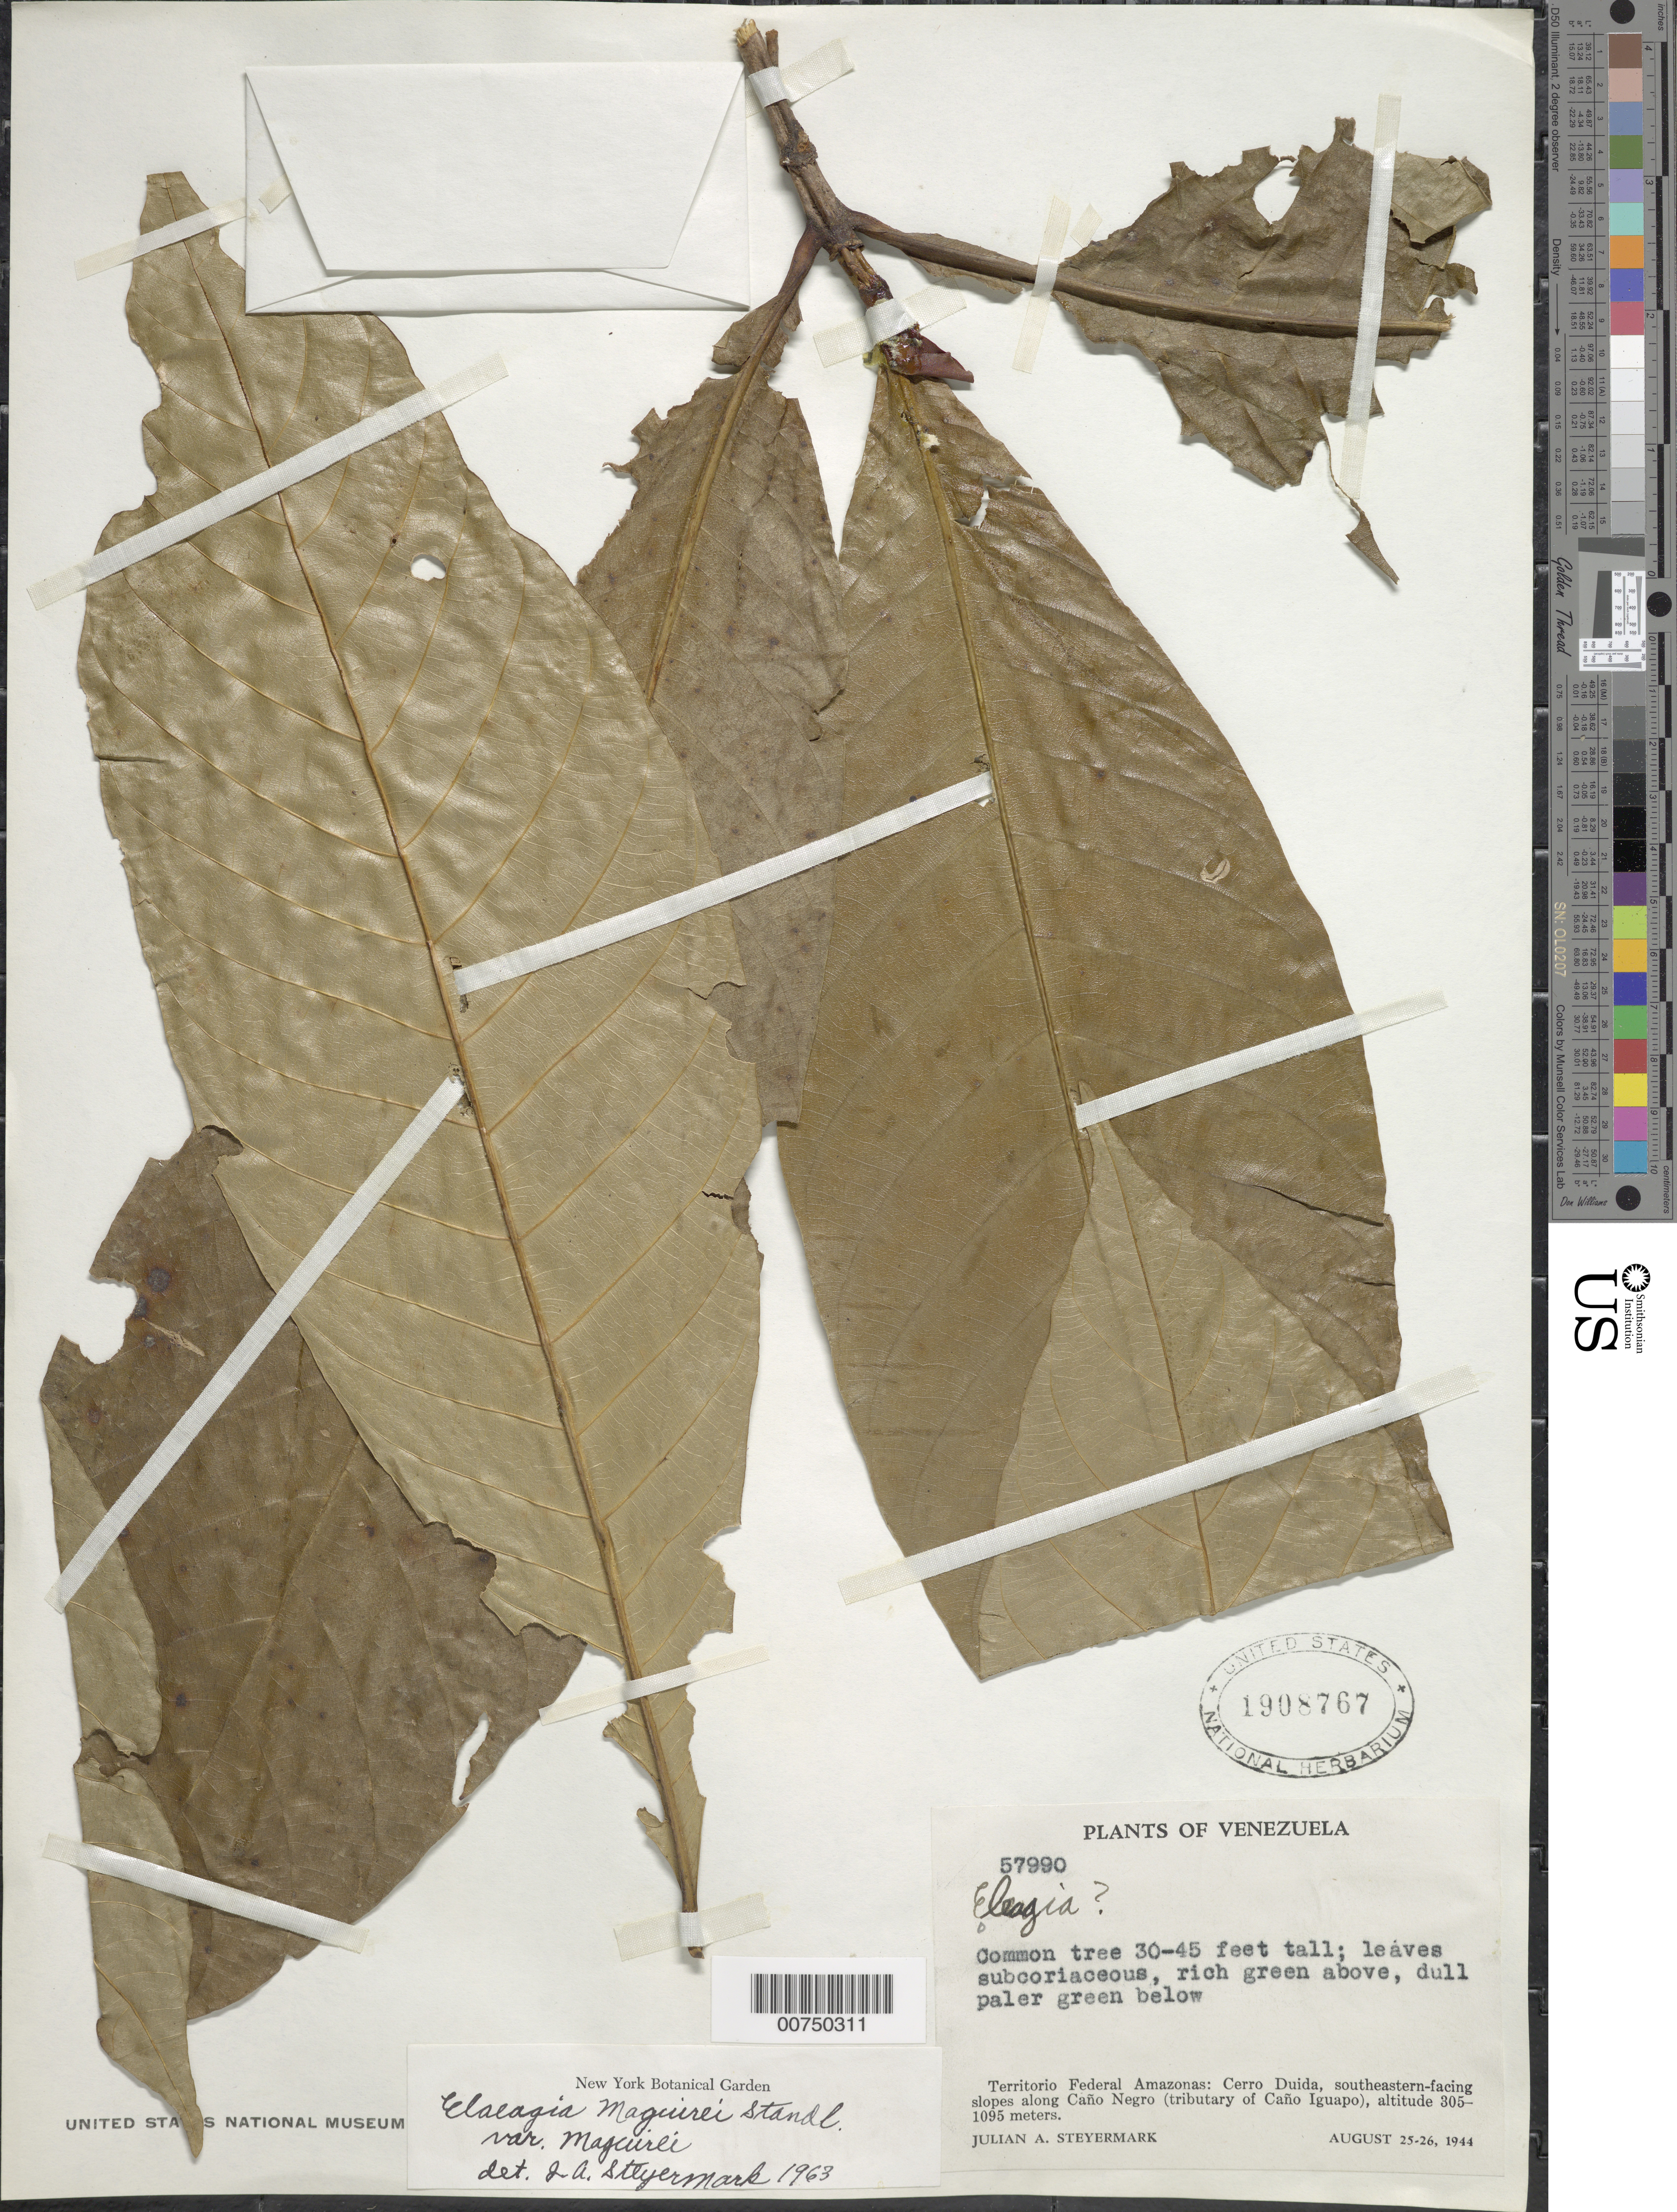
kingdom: Plantae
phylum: Tracheophyta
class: Magnoliopsida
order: Gentianales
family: Rubiaceae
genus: Elaeagia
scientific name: Elaeagia maguirei var. maguirei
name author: Standl.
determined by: Steyermark, Julian A., (VEN)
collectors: J. Steyermark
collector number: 57990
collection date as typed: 25-Aug-44 to 26-Aug-44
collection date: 1944-08-25/1944-08-26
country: Venezuela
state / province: Amazonas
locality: Cerro Duida, southeastern-facing slopes along Caño Negro (tributary of Caño Iguapo)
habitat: SE-facing slopes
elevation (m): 305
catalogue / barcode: US 1908767